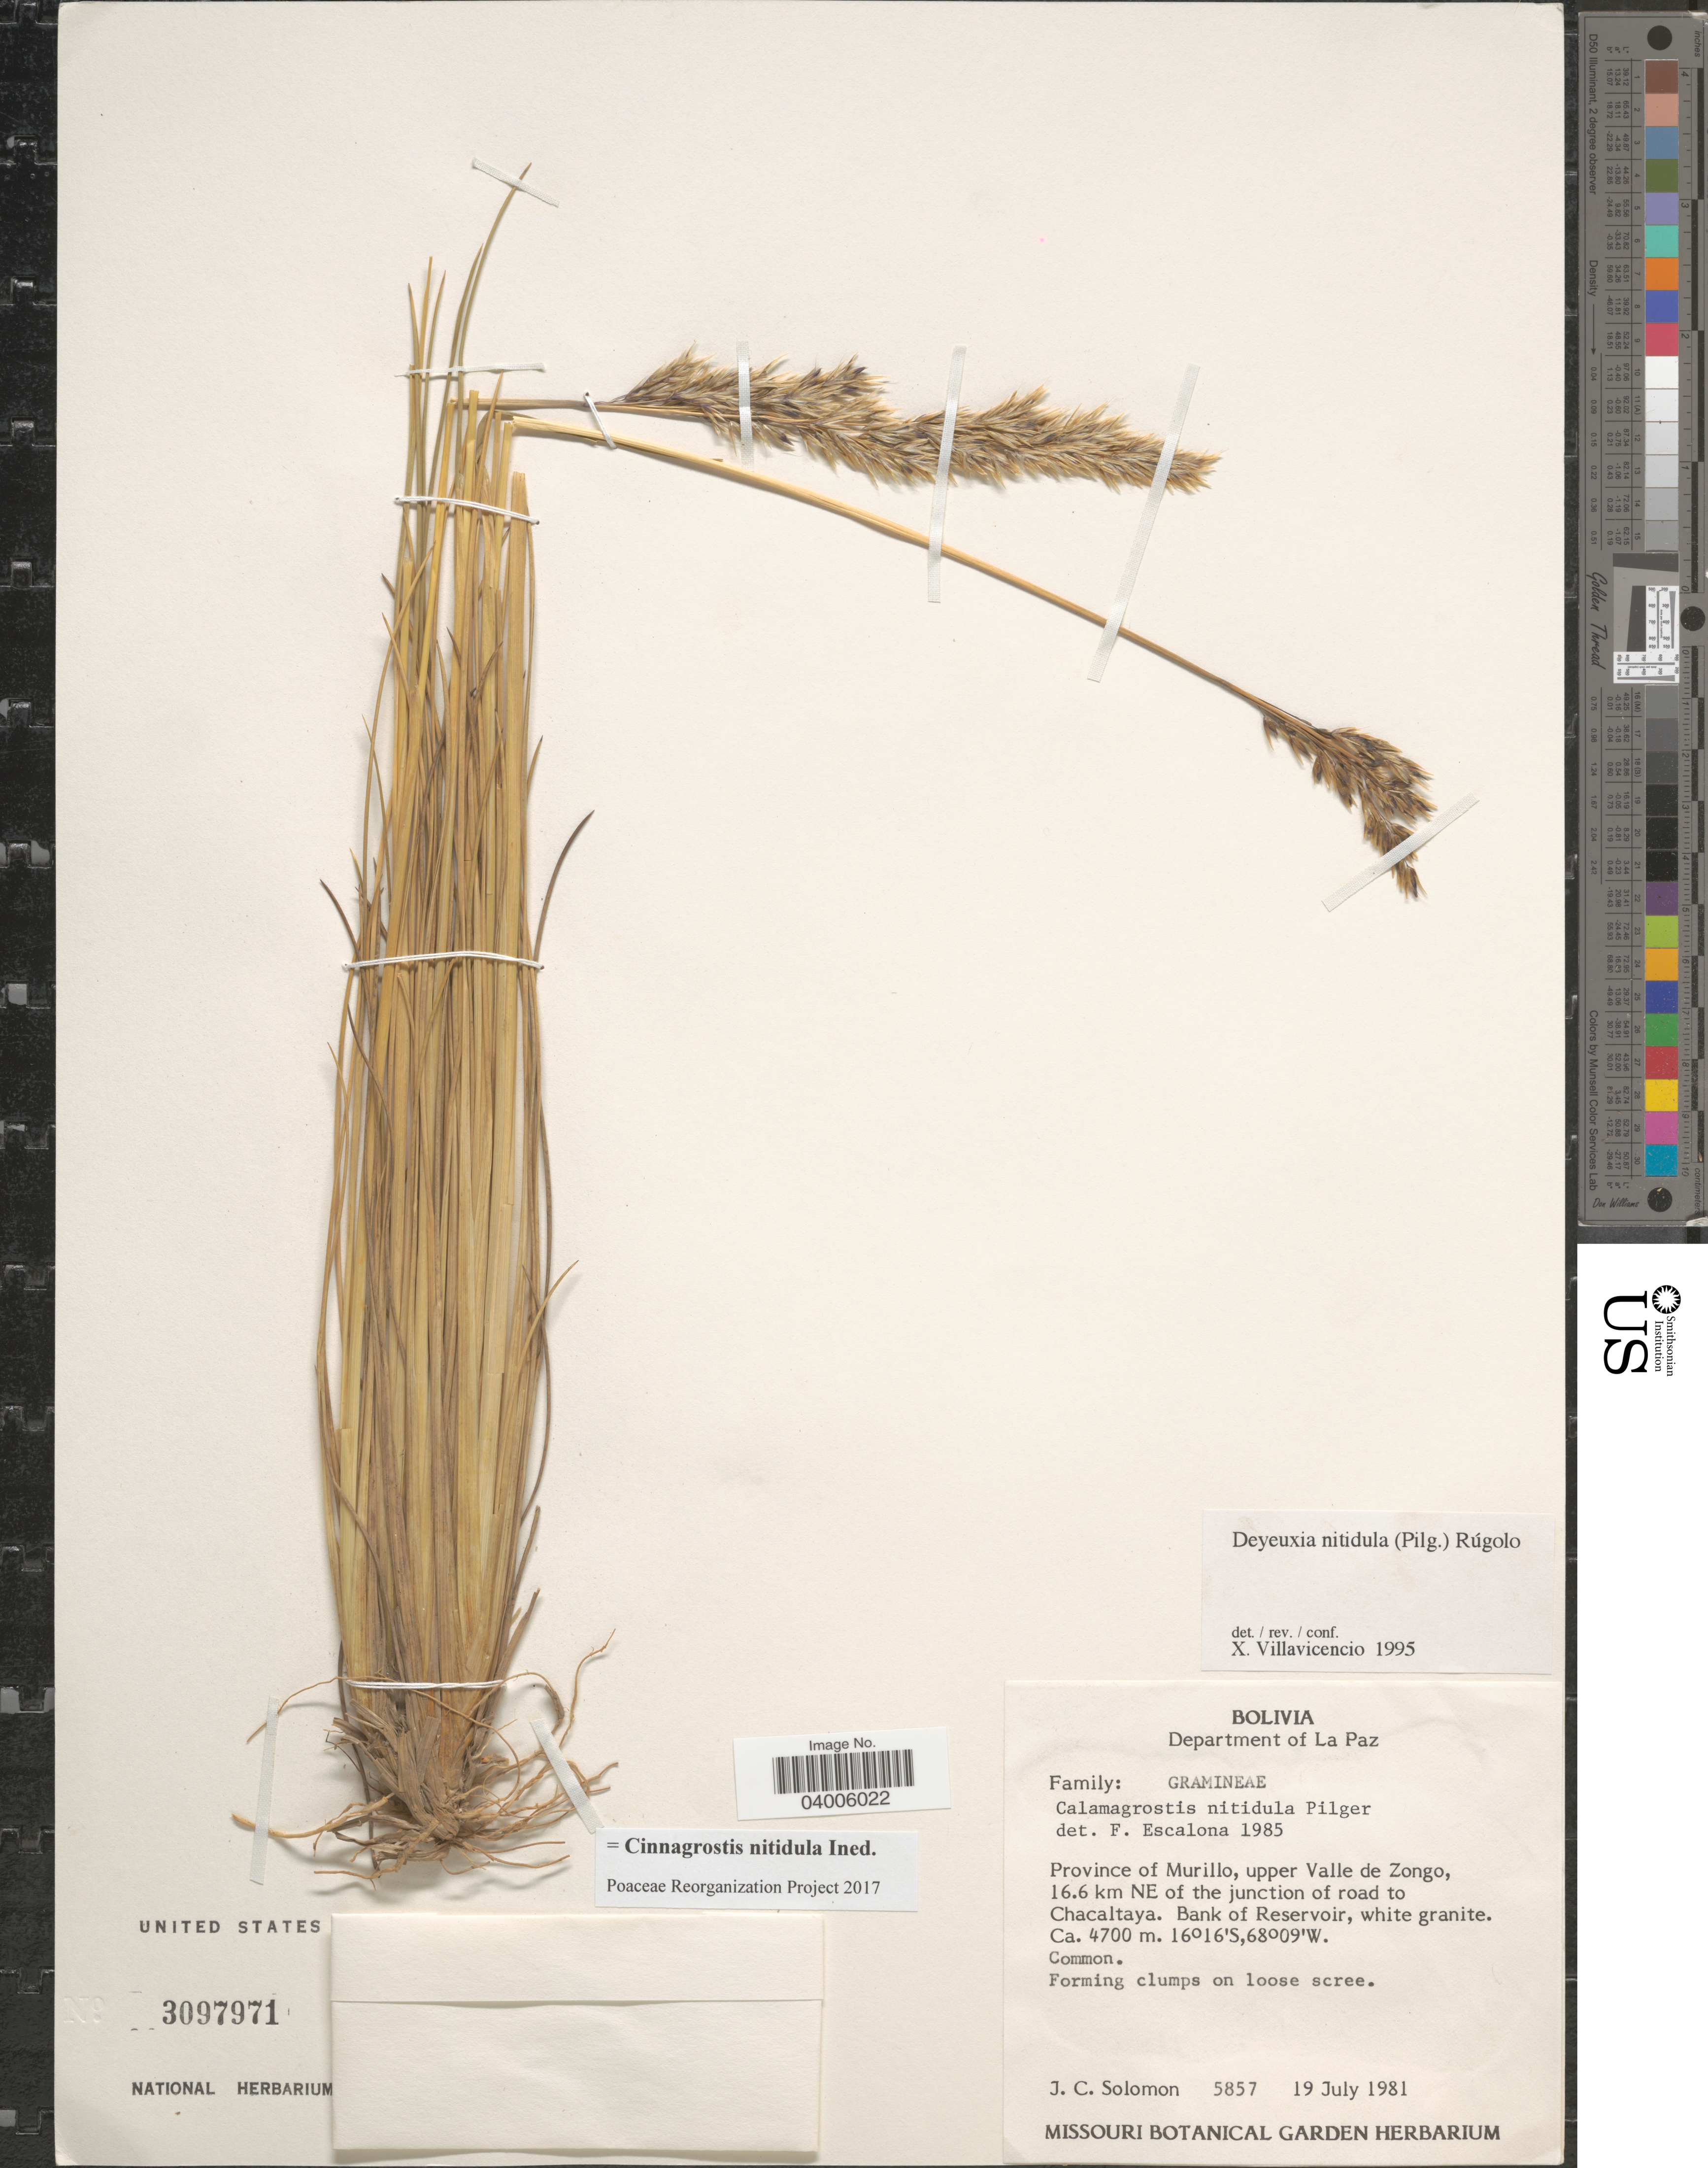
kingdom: Plantae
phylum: Tracheophyta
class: Liliopsida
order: Poales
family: Poaceae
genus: Cinnagrostis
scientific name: Cinnagrostis nitidula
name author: (Wedd.) P.M. Peterson et al.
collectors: J. C. Solomon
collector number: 5857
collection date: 1981-07-19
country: Bolivia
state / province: La Paz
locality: Department of La Paz. Province of Murillo, upper Valle de Zongo, 16.6 km NE of the junction of road to Chacaltaya. Bank of Reservoir.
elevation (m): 4700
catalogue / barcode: US 3097971